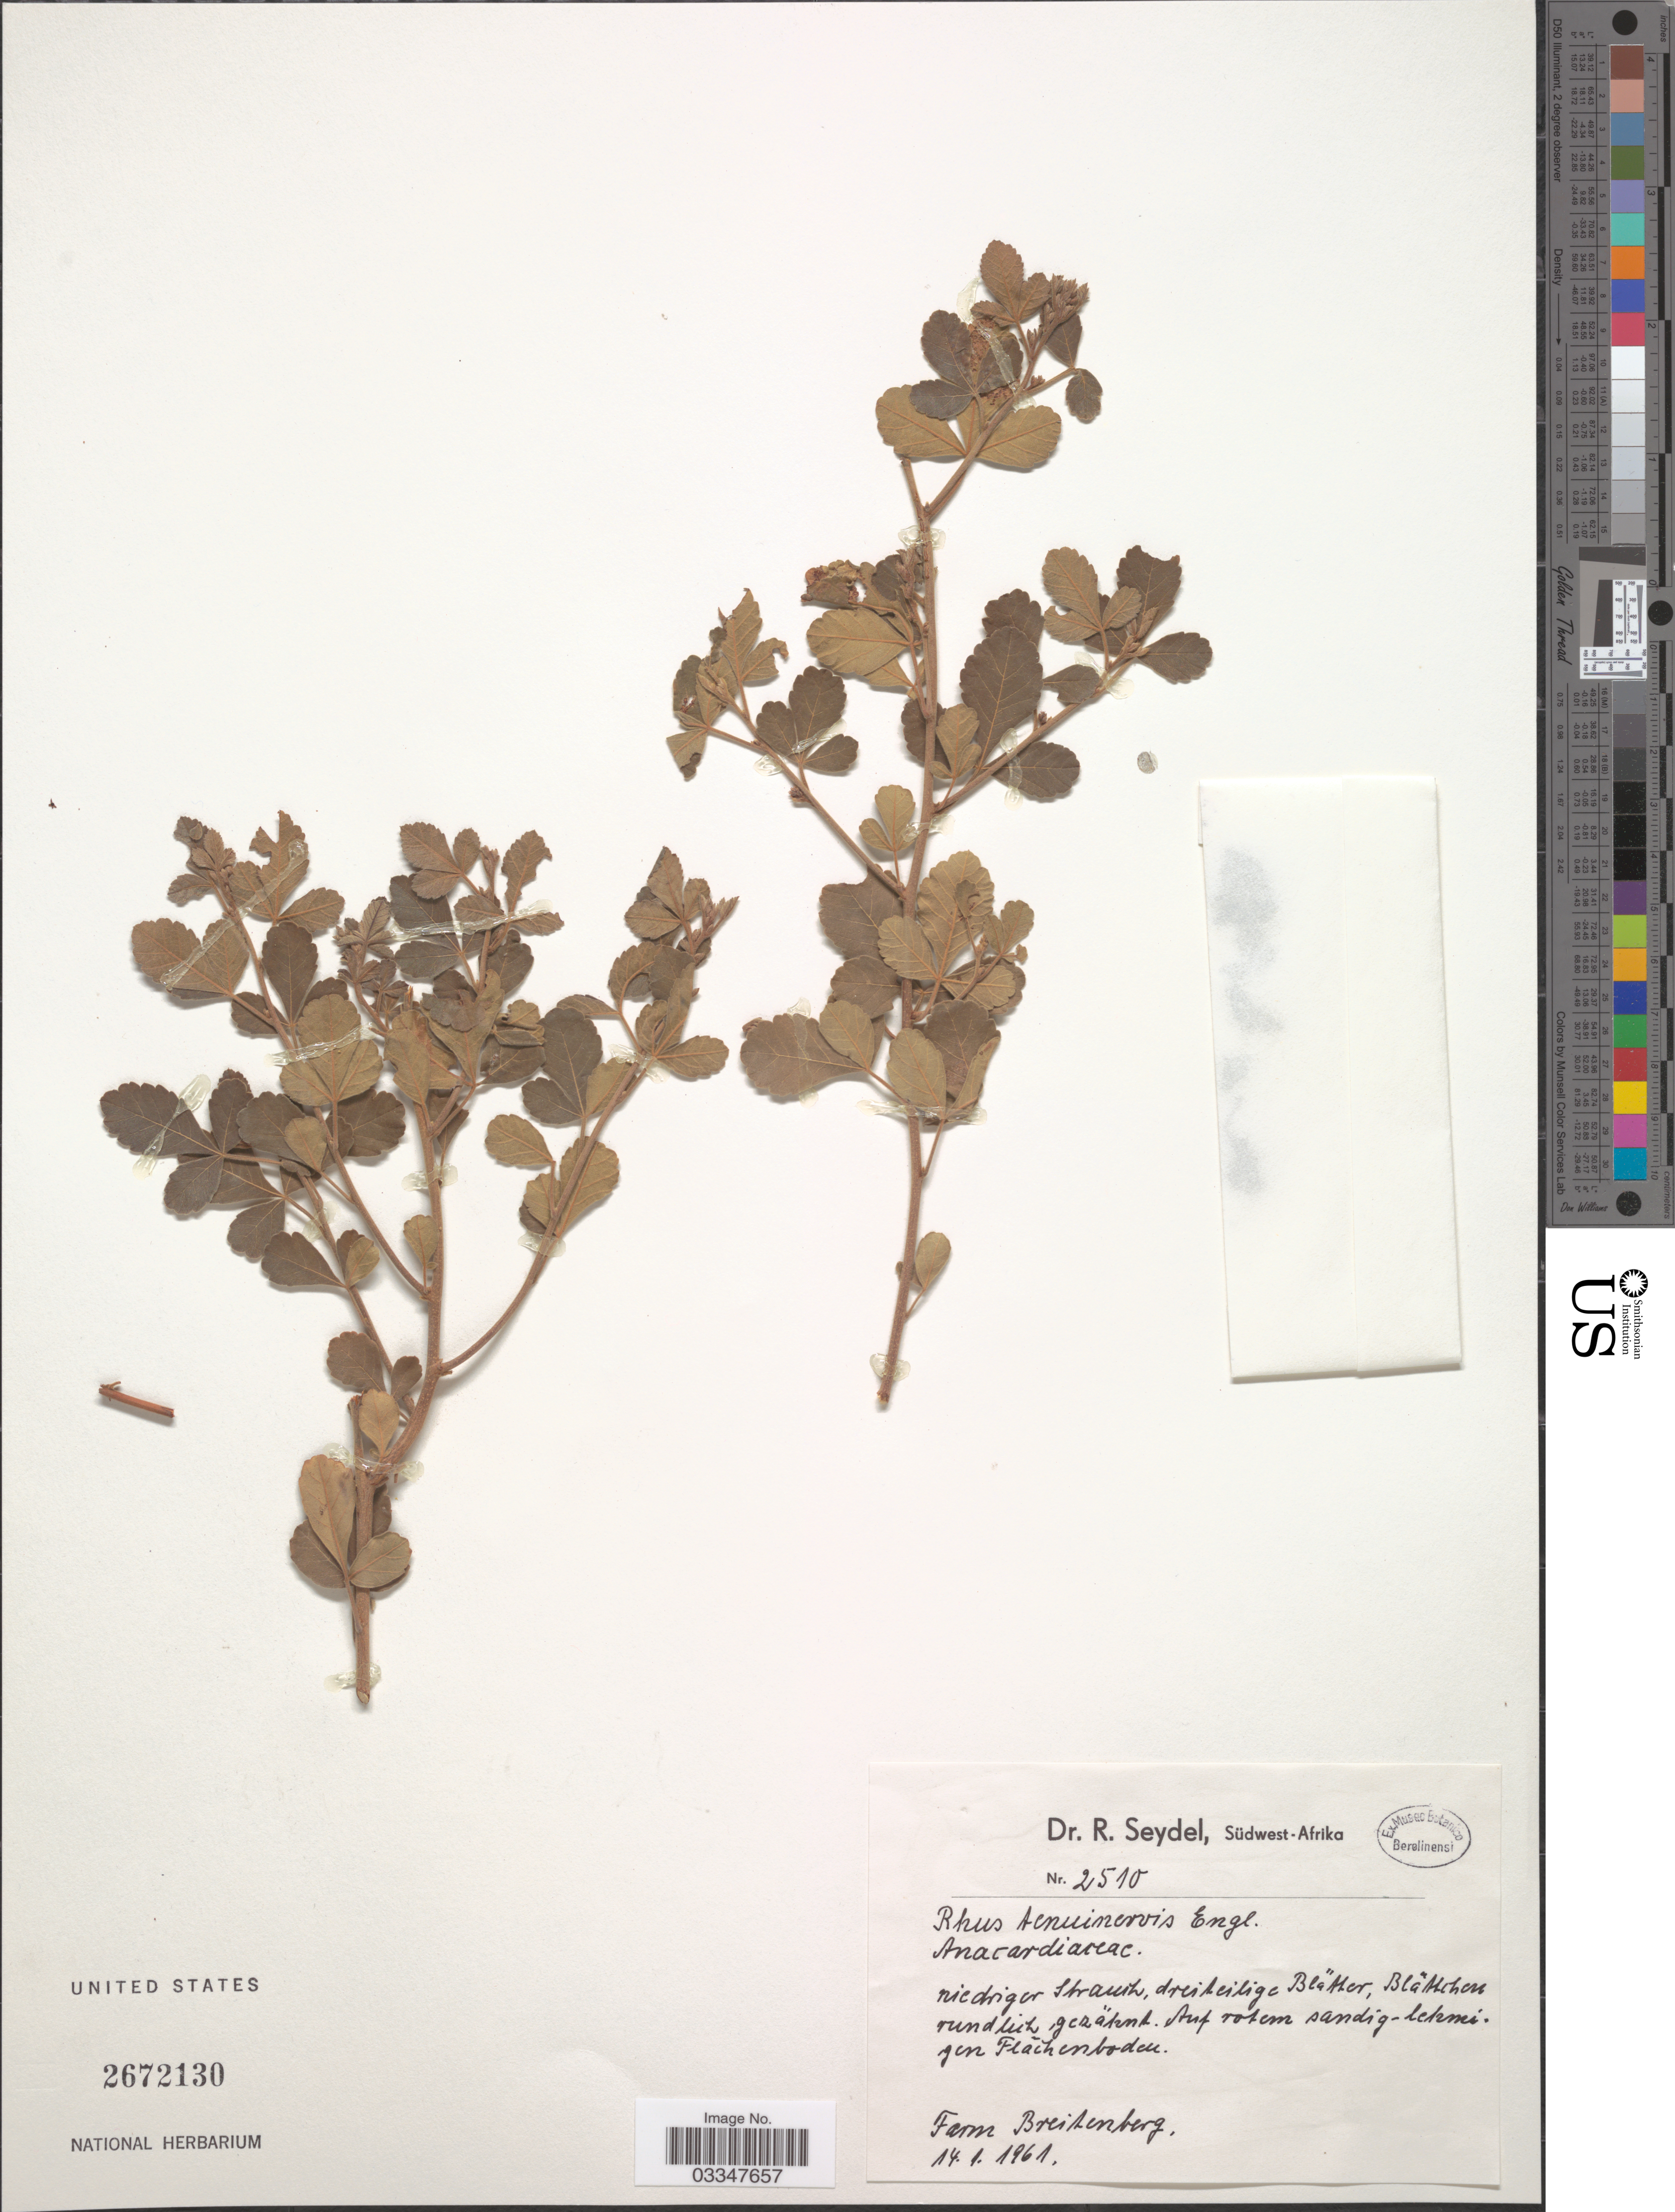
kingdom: Plantae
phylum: Tracheophyta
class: Magnoliopsida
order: Sapindales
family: Anacardiaceae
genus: Rhus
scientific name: Rhus tenuinervis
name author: Engl.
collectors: R. Seydel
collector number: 2510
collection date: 1961-01-14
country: Namibia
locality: Südwest-Afrika. Niedriger Strauch, dreiteilige Blätter, Blättchen rundlich, gezähnt, auf rofen sandig-lehmi gen Flächenboden. [Low shrub, three-part rounded leaves, toothed, on rough, sandy-loamy soil.] Farm Breitenberg.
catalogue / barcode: US 2672130